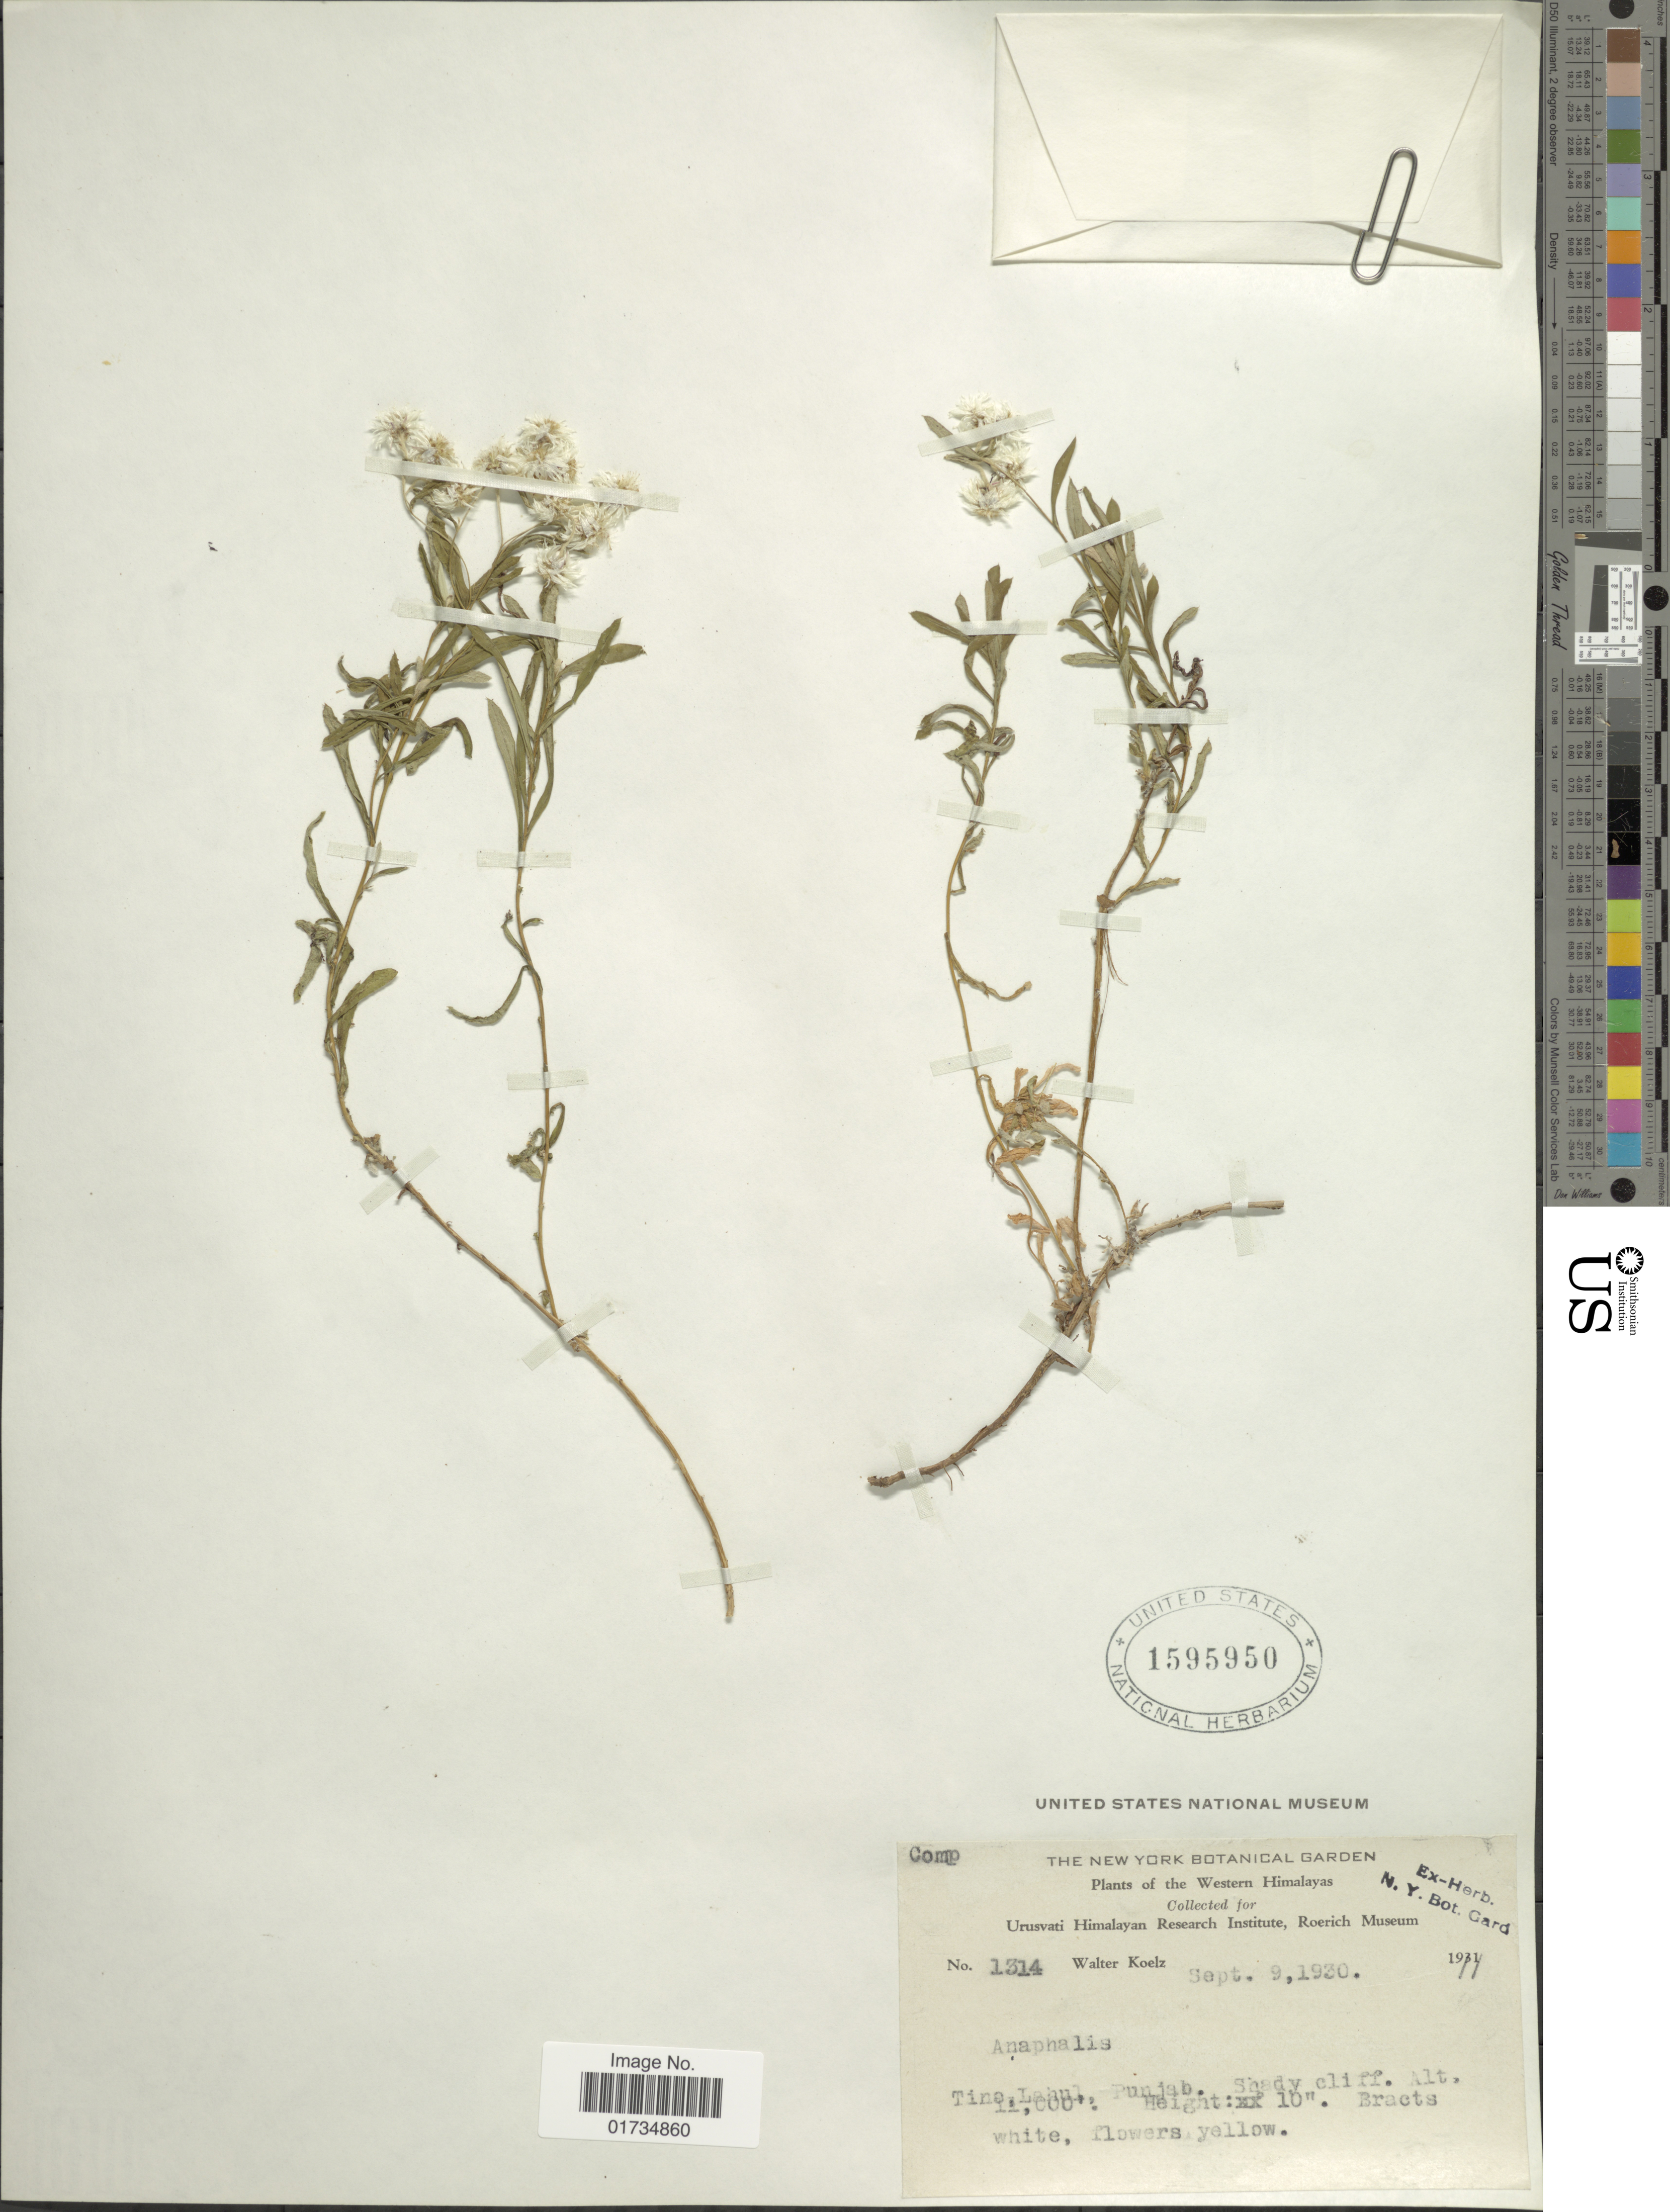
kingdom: Plantae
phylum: Tracheophyta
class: Magnoliopsida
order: Asterales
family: Asteraceae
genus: Anaphalis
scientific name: Anaphalis royleana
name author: DC.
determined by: Chen, Y. S.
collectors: W. N. Koelz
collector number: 1314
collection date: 1930-09-09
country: India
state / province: Punjab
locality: Western Himalayas. Tino, Lahul, Punjab. Shady cliff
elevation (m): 3353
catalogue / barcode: US 1595950